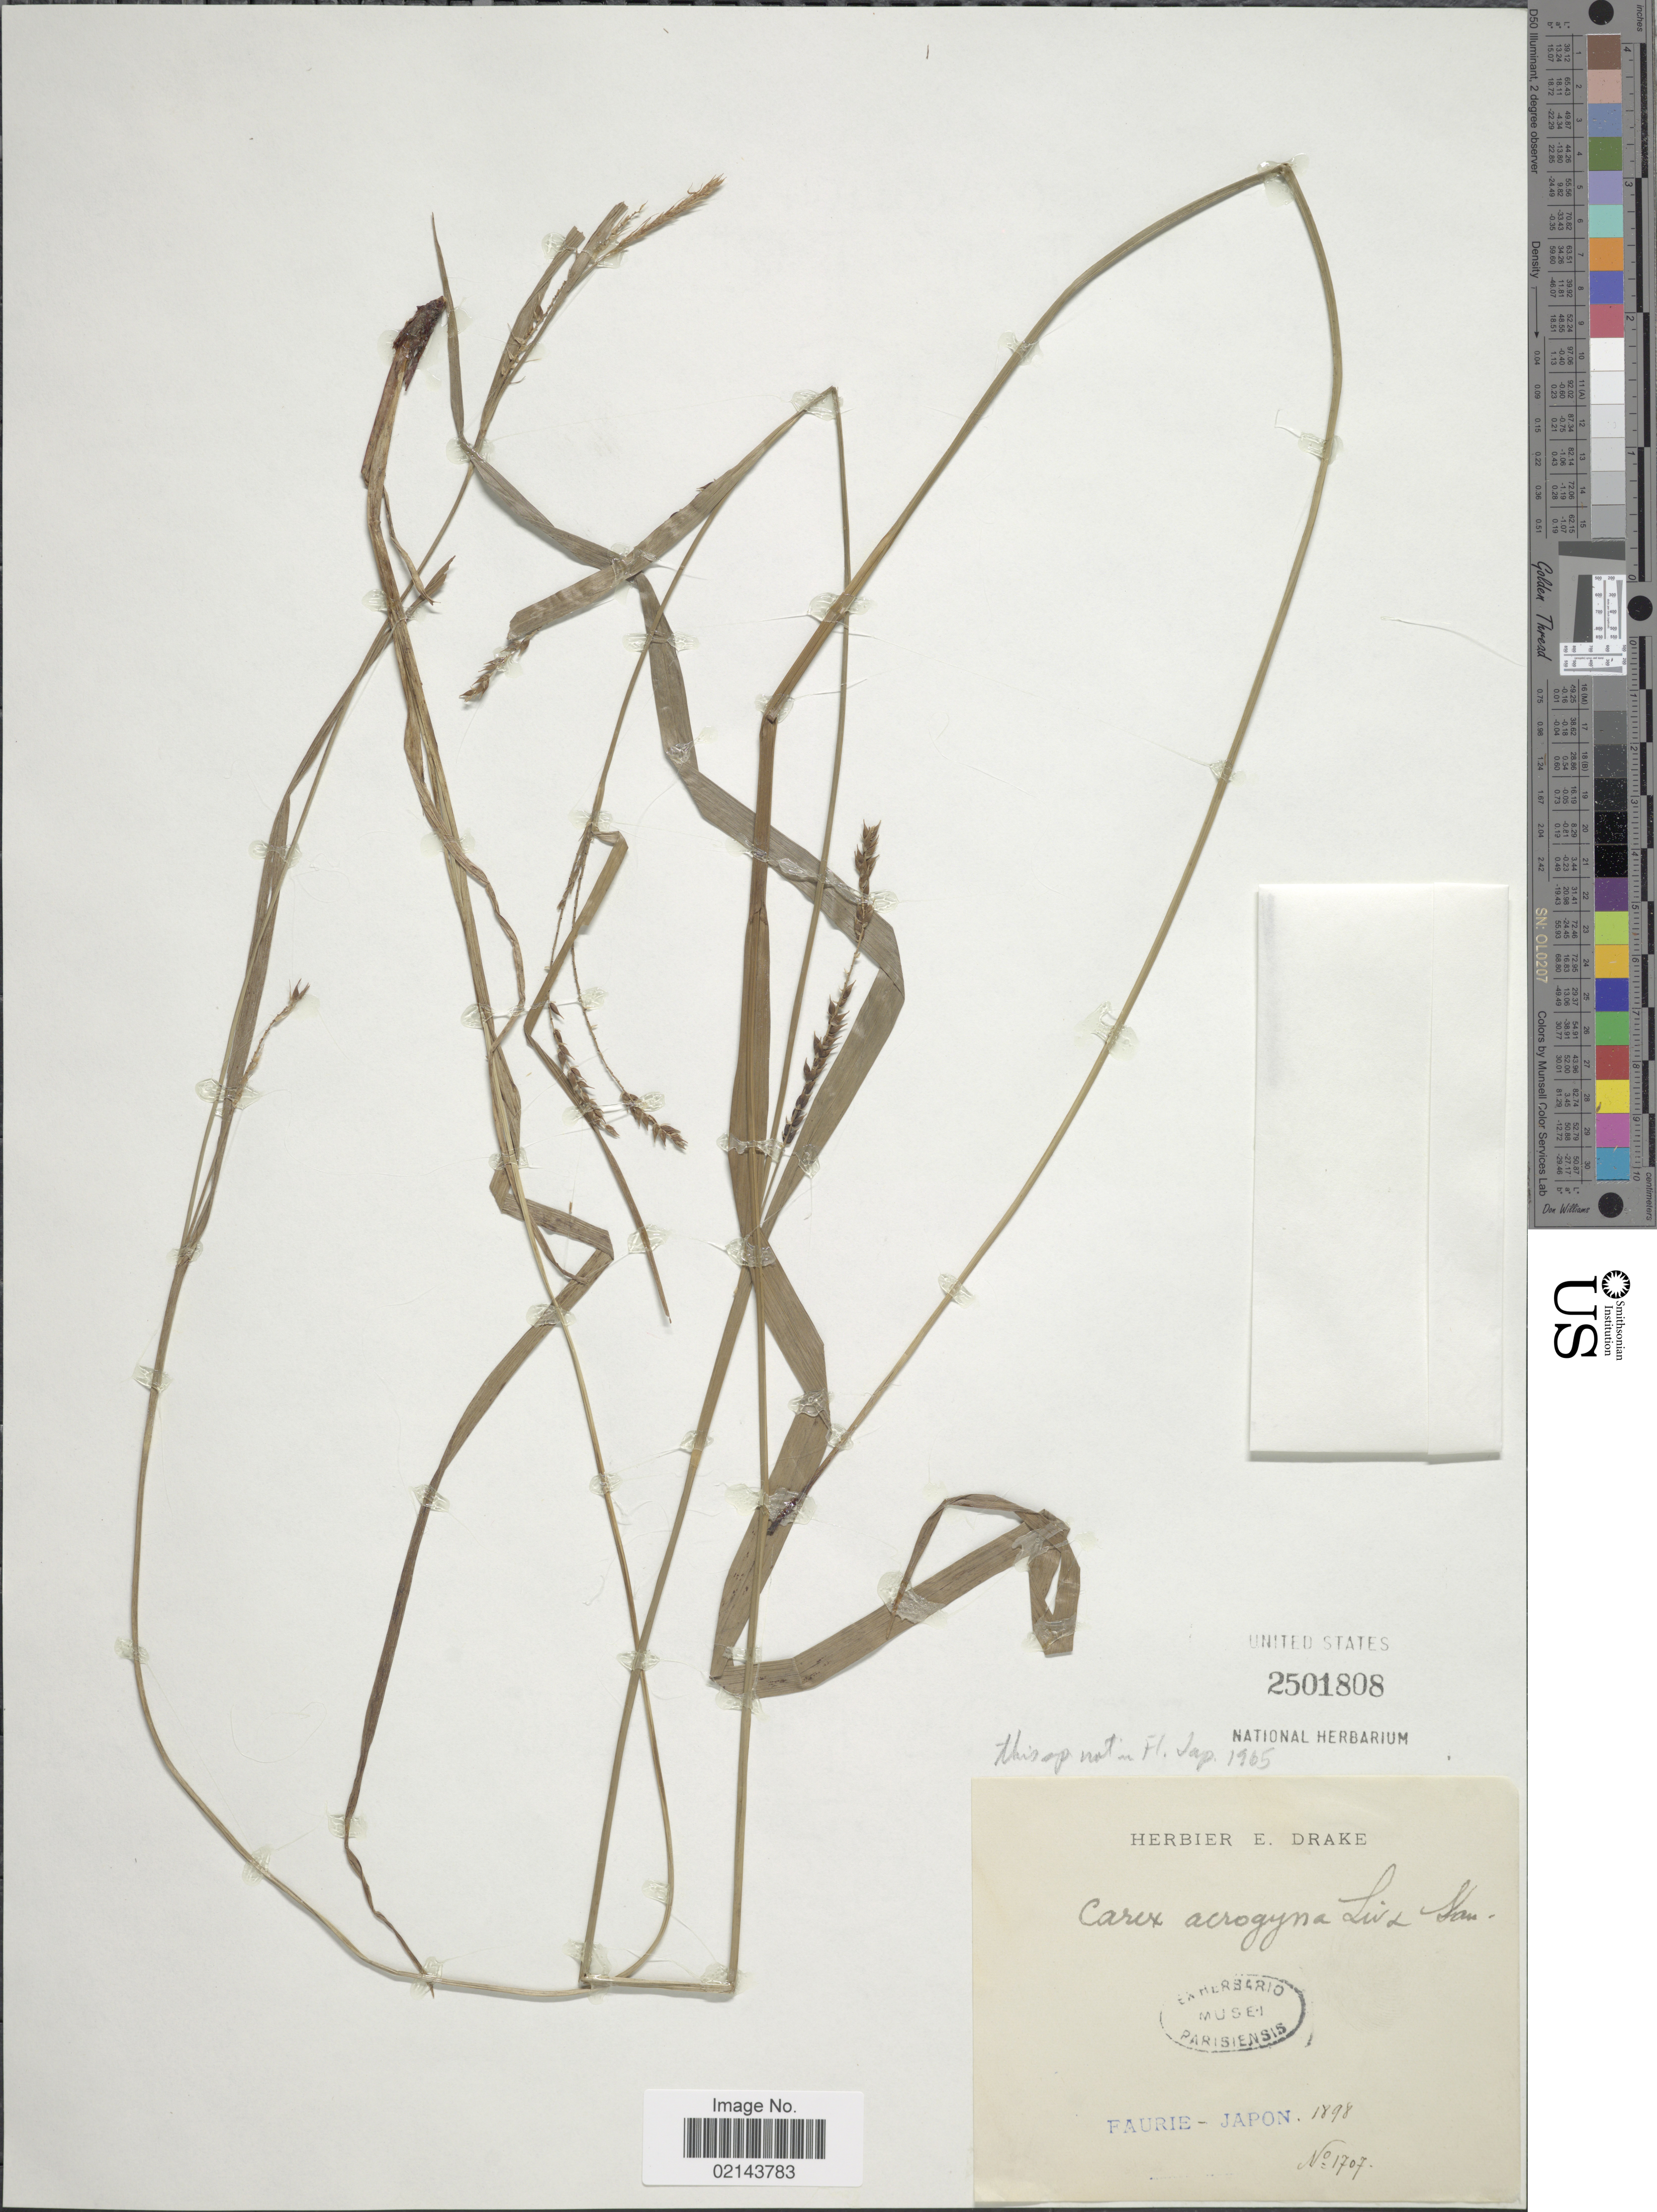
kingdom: Plantae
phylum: Tracheophyta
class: Liliopsida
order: Poales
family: Cyperaceae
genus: Carex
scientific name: Carex acrogyna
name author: H. Lév. & Vaniot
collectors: -. Faurie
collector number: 1707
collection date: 1898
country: Japan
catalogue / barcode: US 2501808